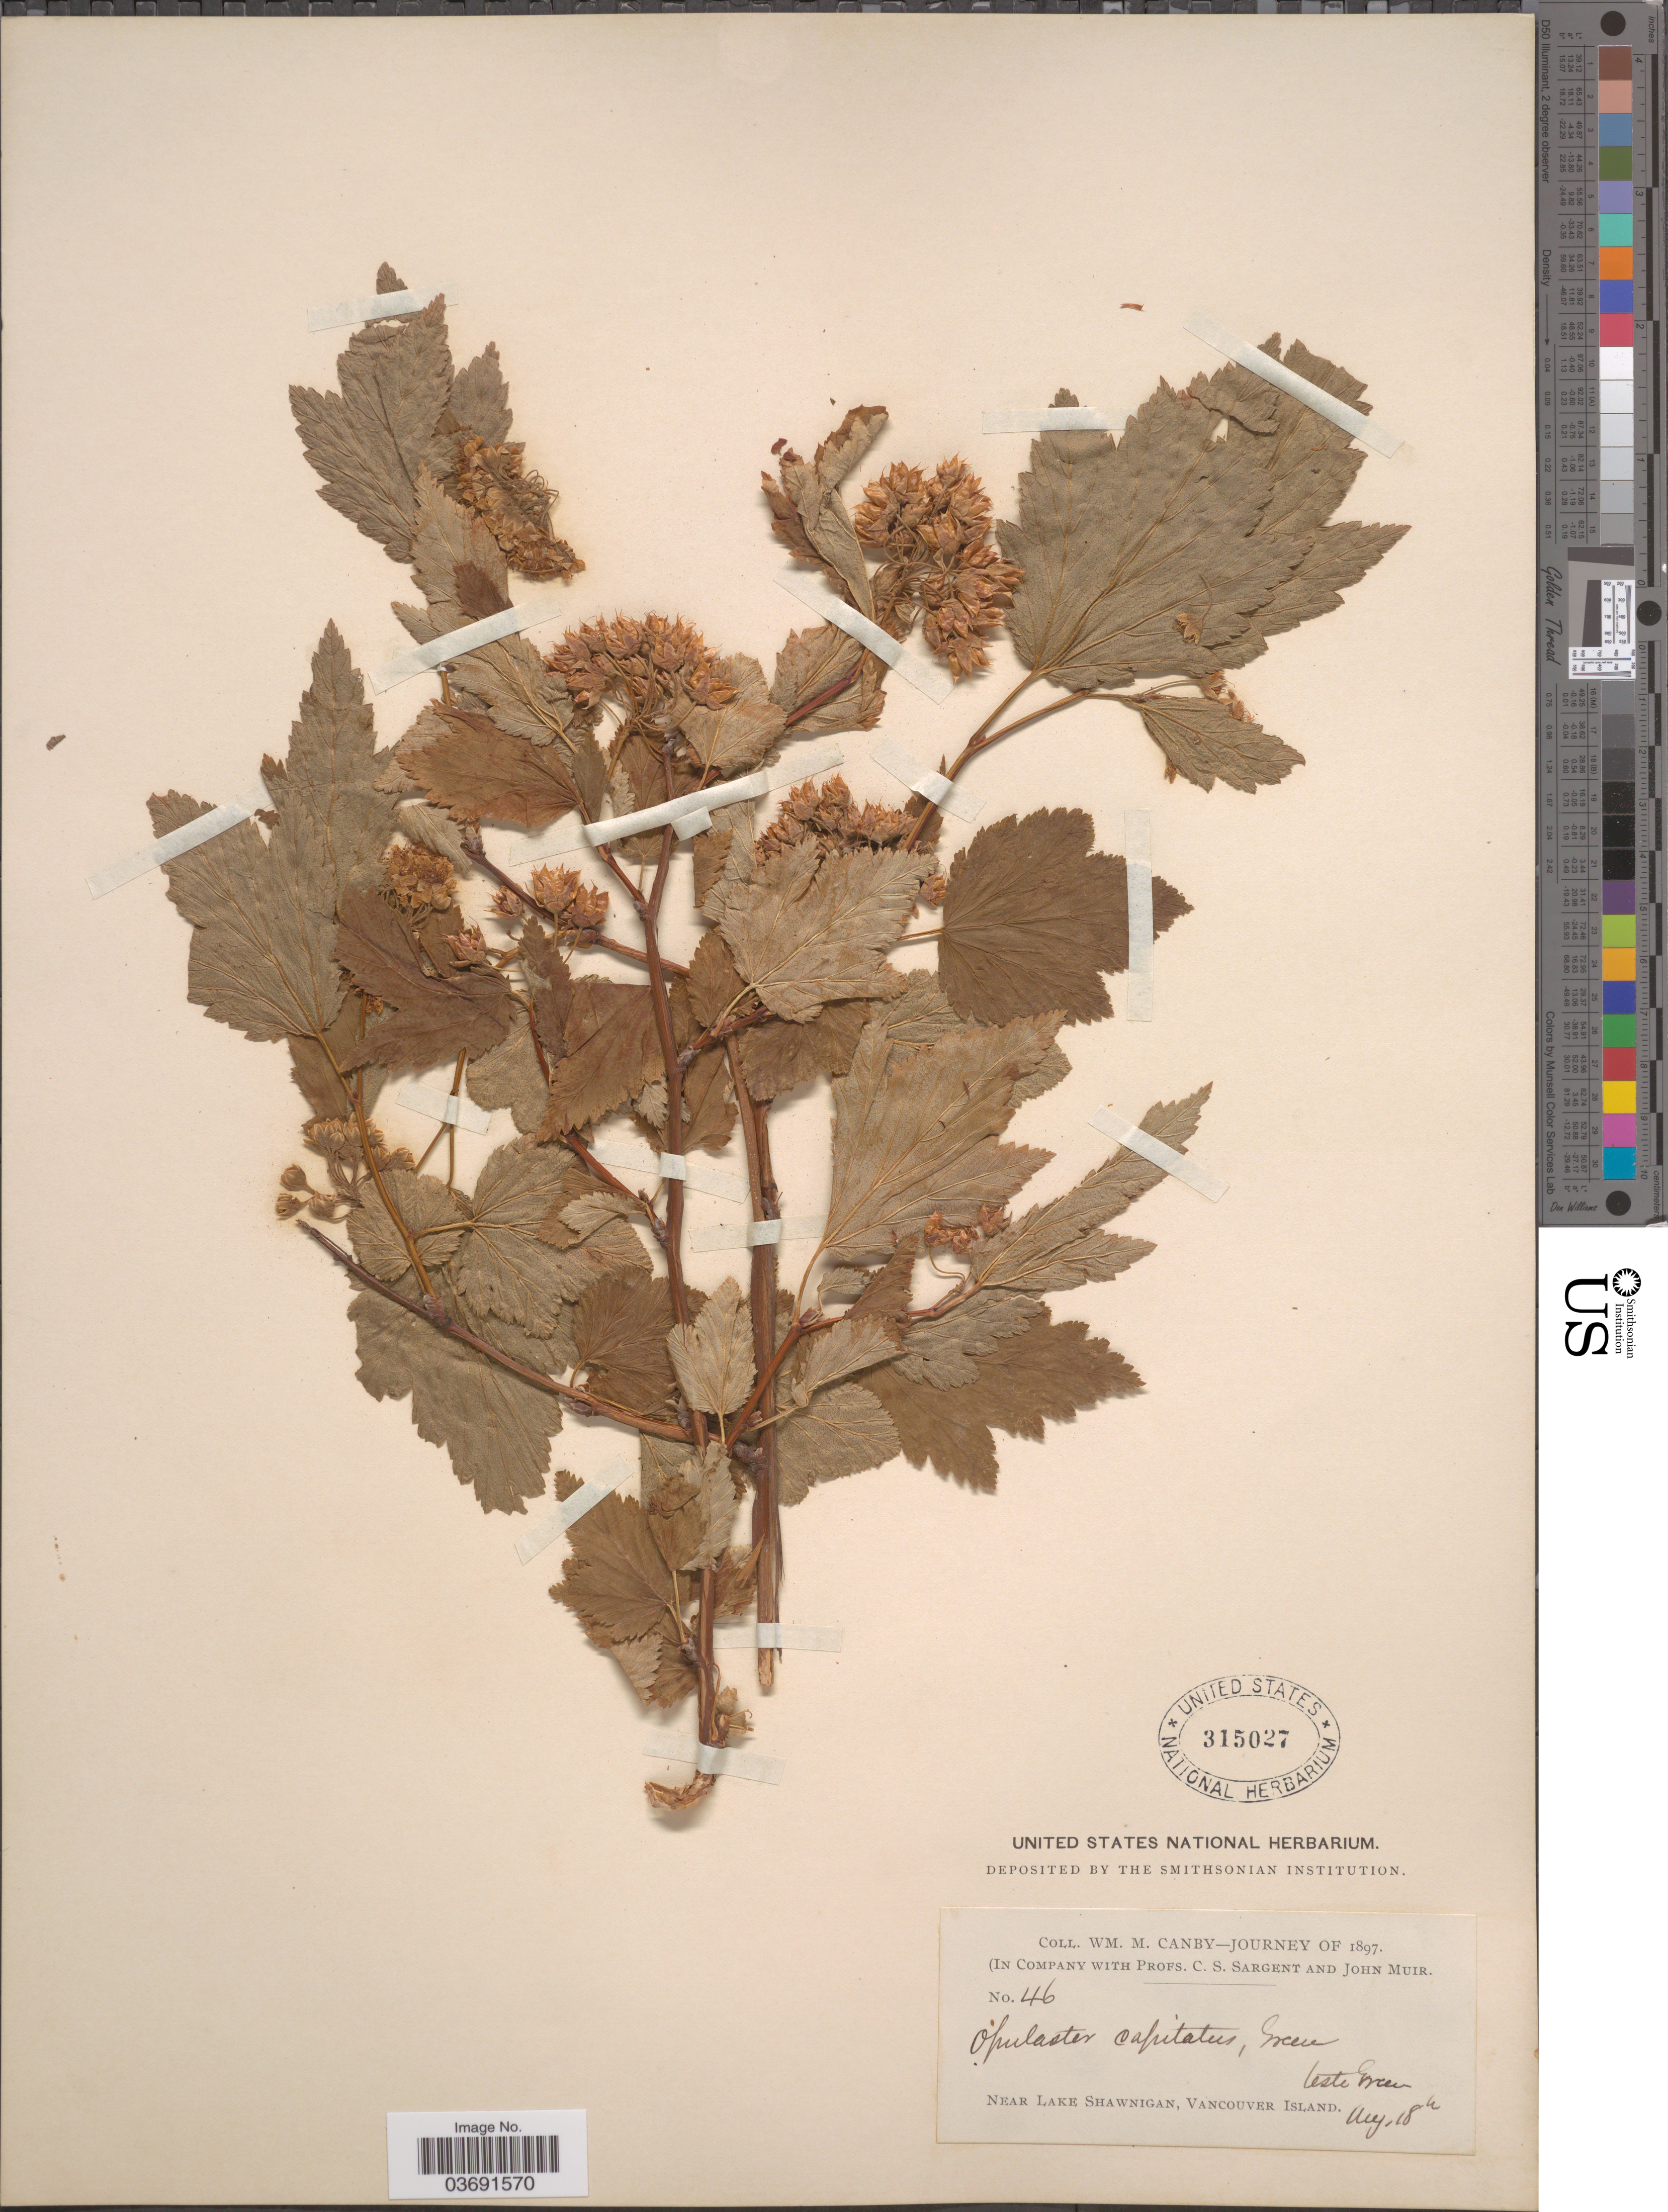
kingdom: Plantae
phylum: Tracheophyta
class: Magnoliopsida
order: Rosales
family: Rosaceae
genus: Physocarpus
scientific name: Physocarpus capitatus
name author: (Pursh) Kuntze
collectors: W. M. Canby, C. S. Sargent & J. Muir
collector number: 46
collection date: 1897-08-18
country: Canada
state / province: British Columbia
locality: Near Lake Shawnigan, Vancouver Island.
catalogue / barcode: US 315027